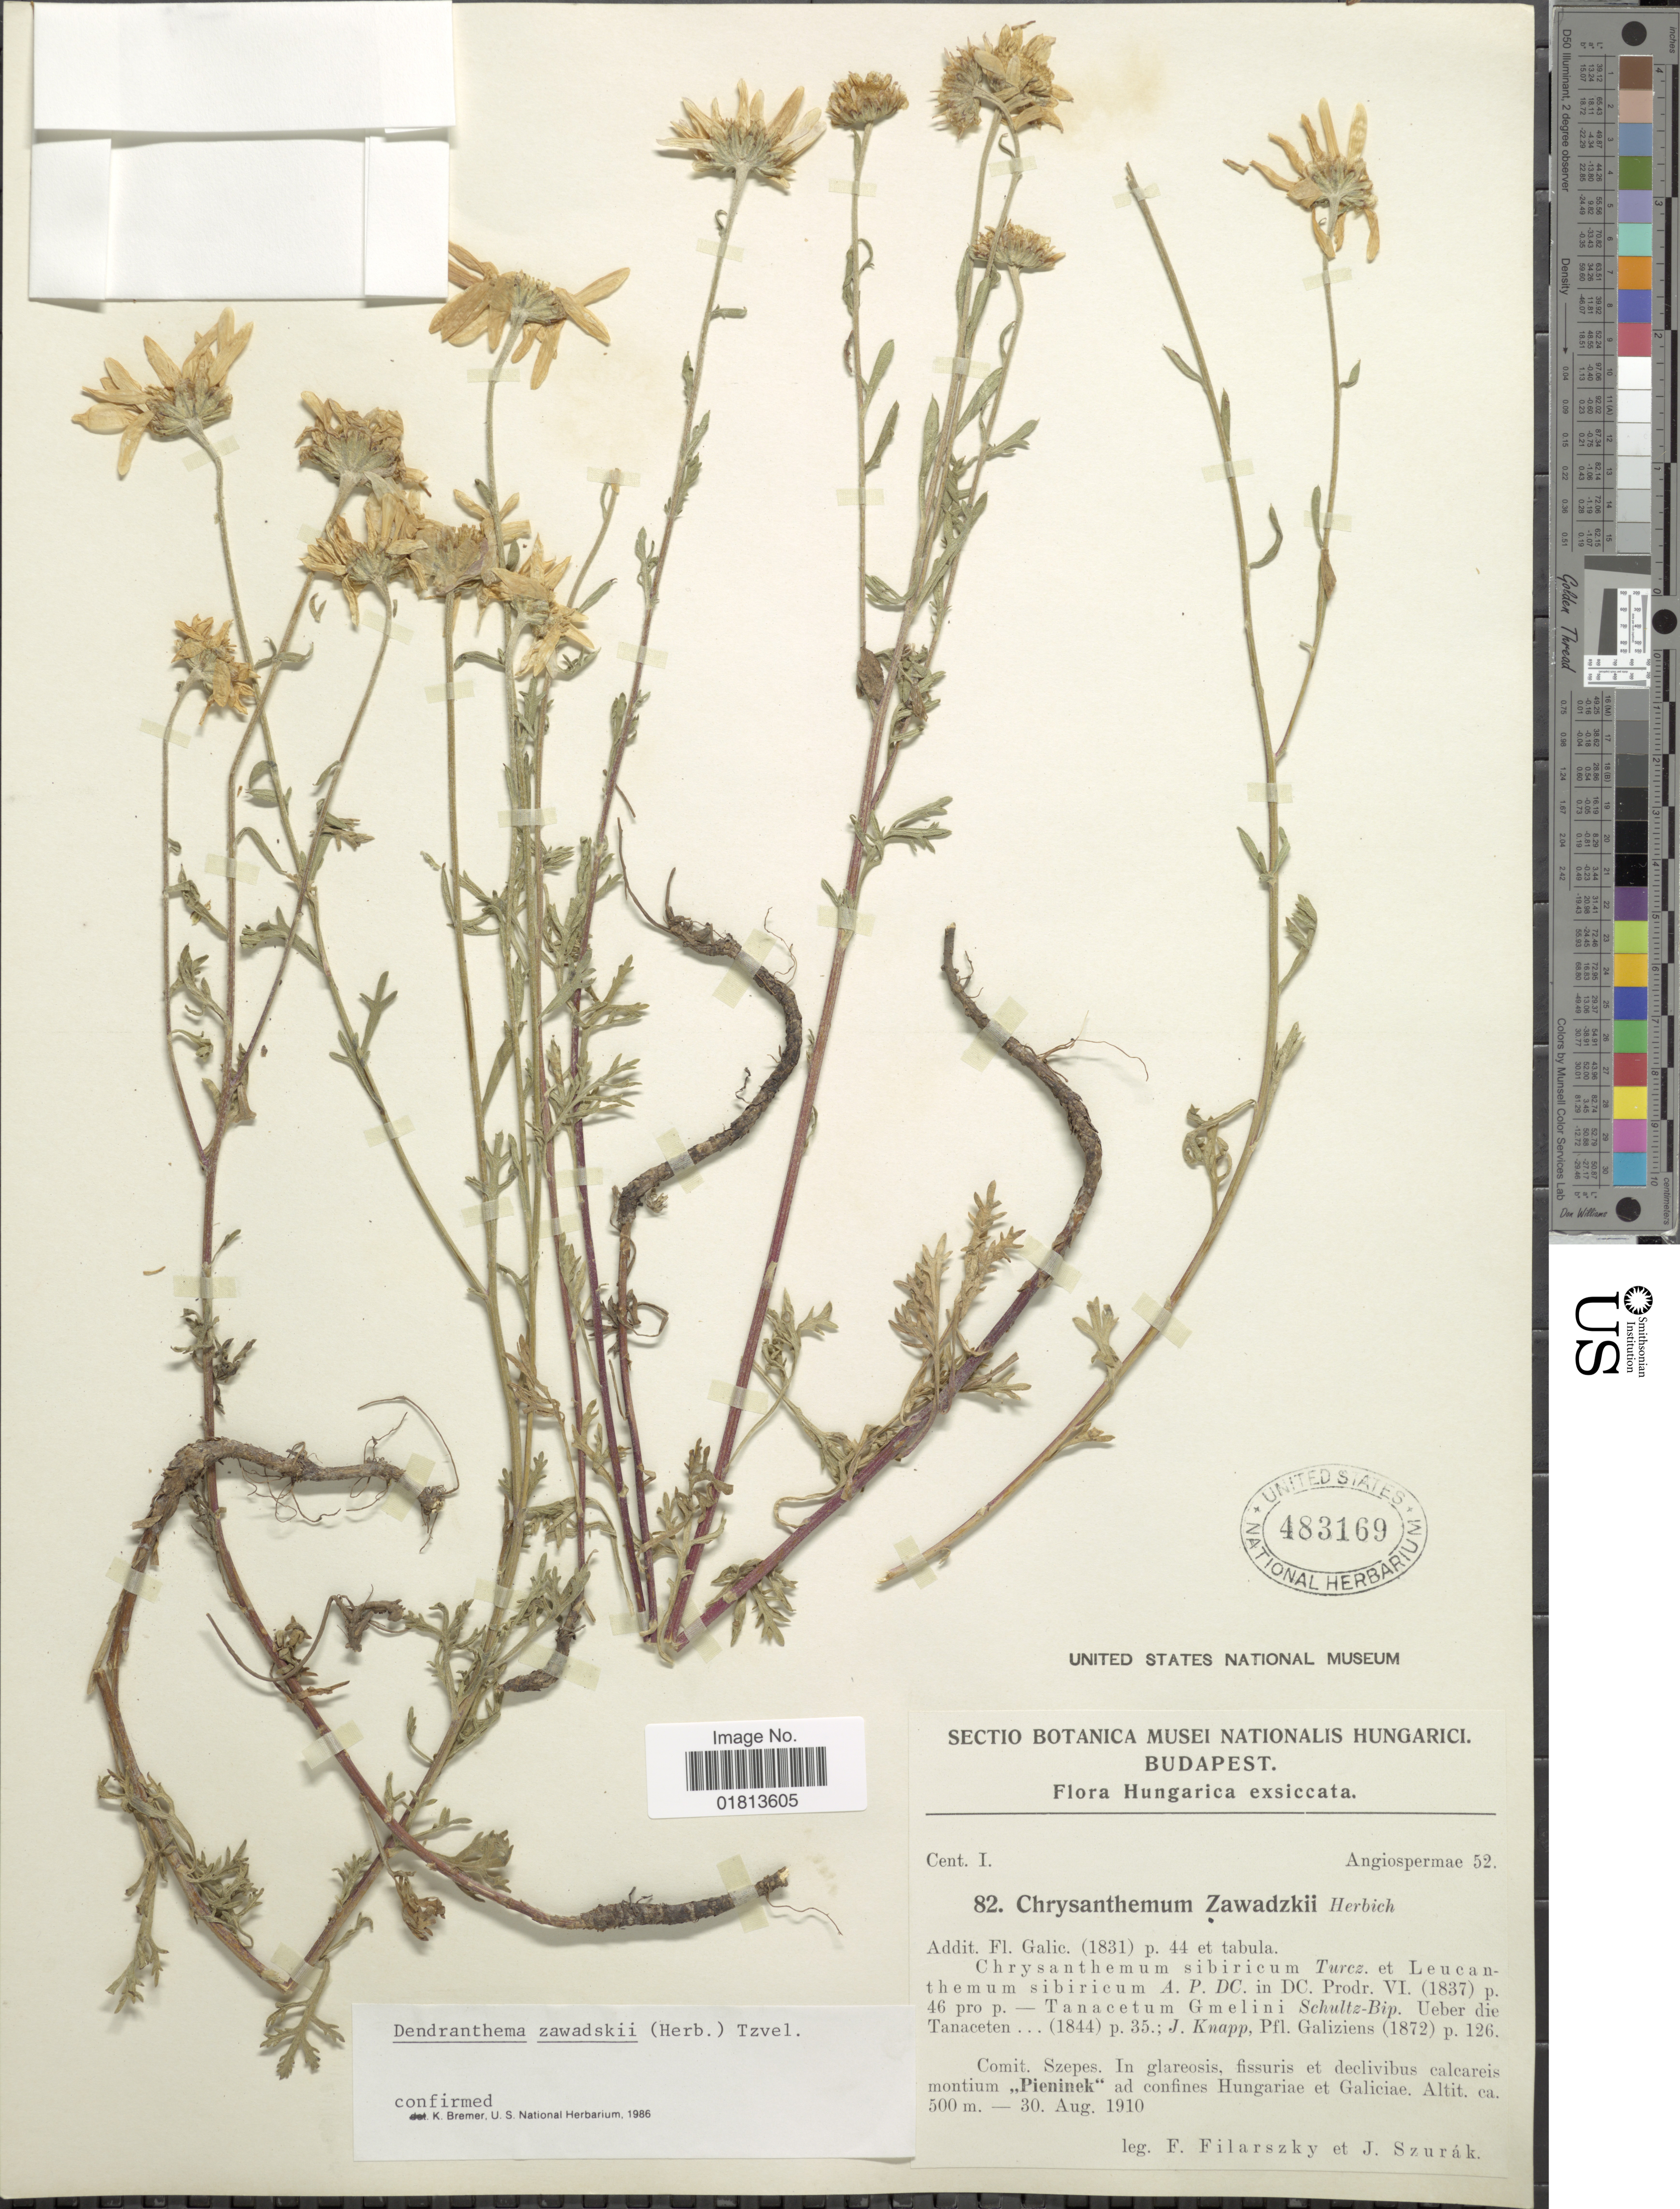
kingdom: Plantae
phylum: Tracheophyta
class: Magnoliopsida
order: Asterales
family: Asteraceae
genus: Dendranthema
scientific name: Dendranthema zawadskii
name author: (Herbich) Tzvelev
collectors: F. Filarszky & J. Szurak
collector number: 82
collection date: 1910-08-30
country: Hungary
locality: Comit Szepes, In glareosis, fissuris et declivibus calcareis montium, Pieninek, ad confines Hungariae et Galiciae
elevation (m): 500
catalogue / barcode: US 483169